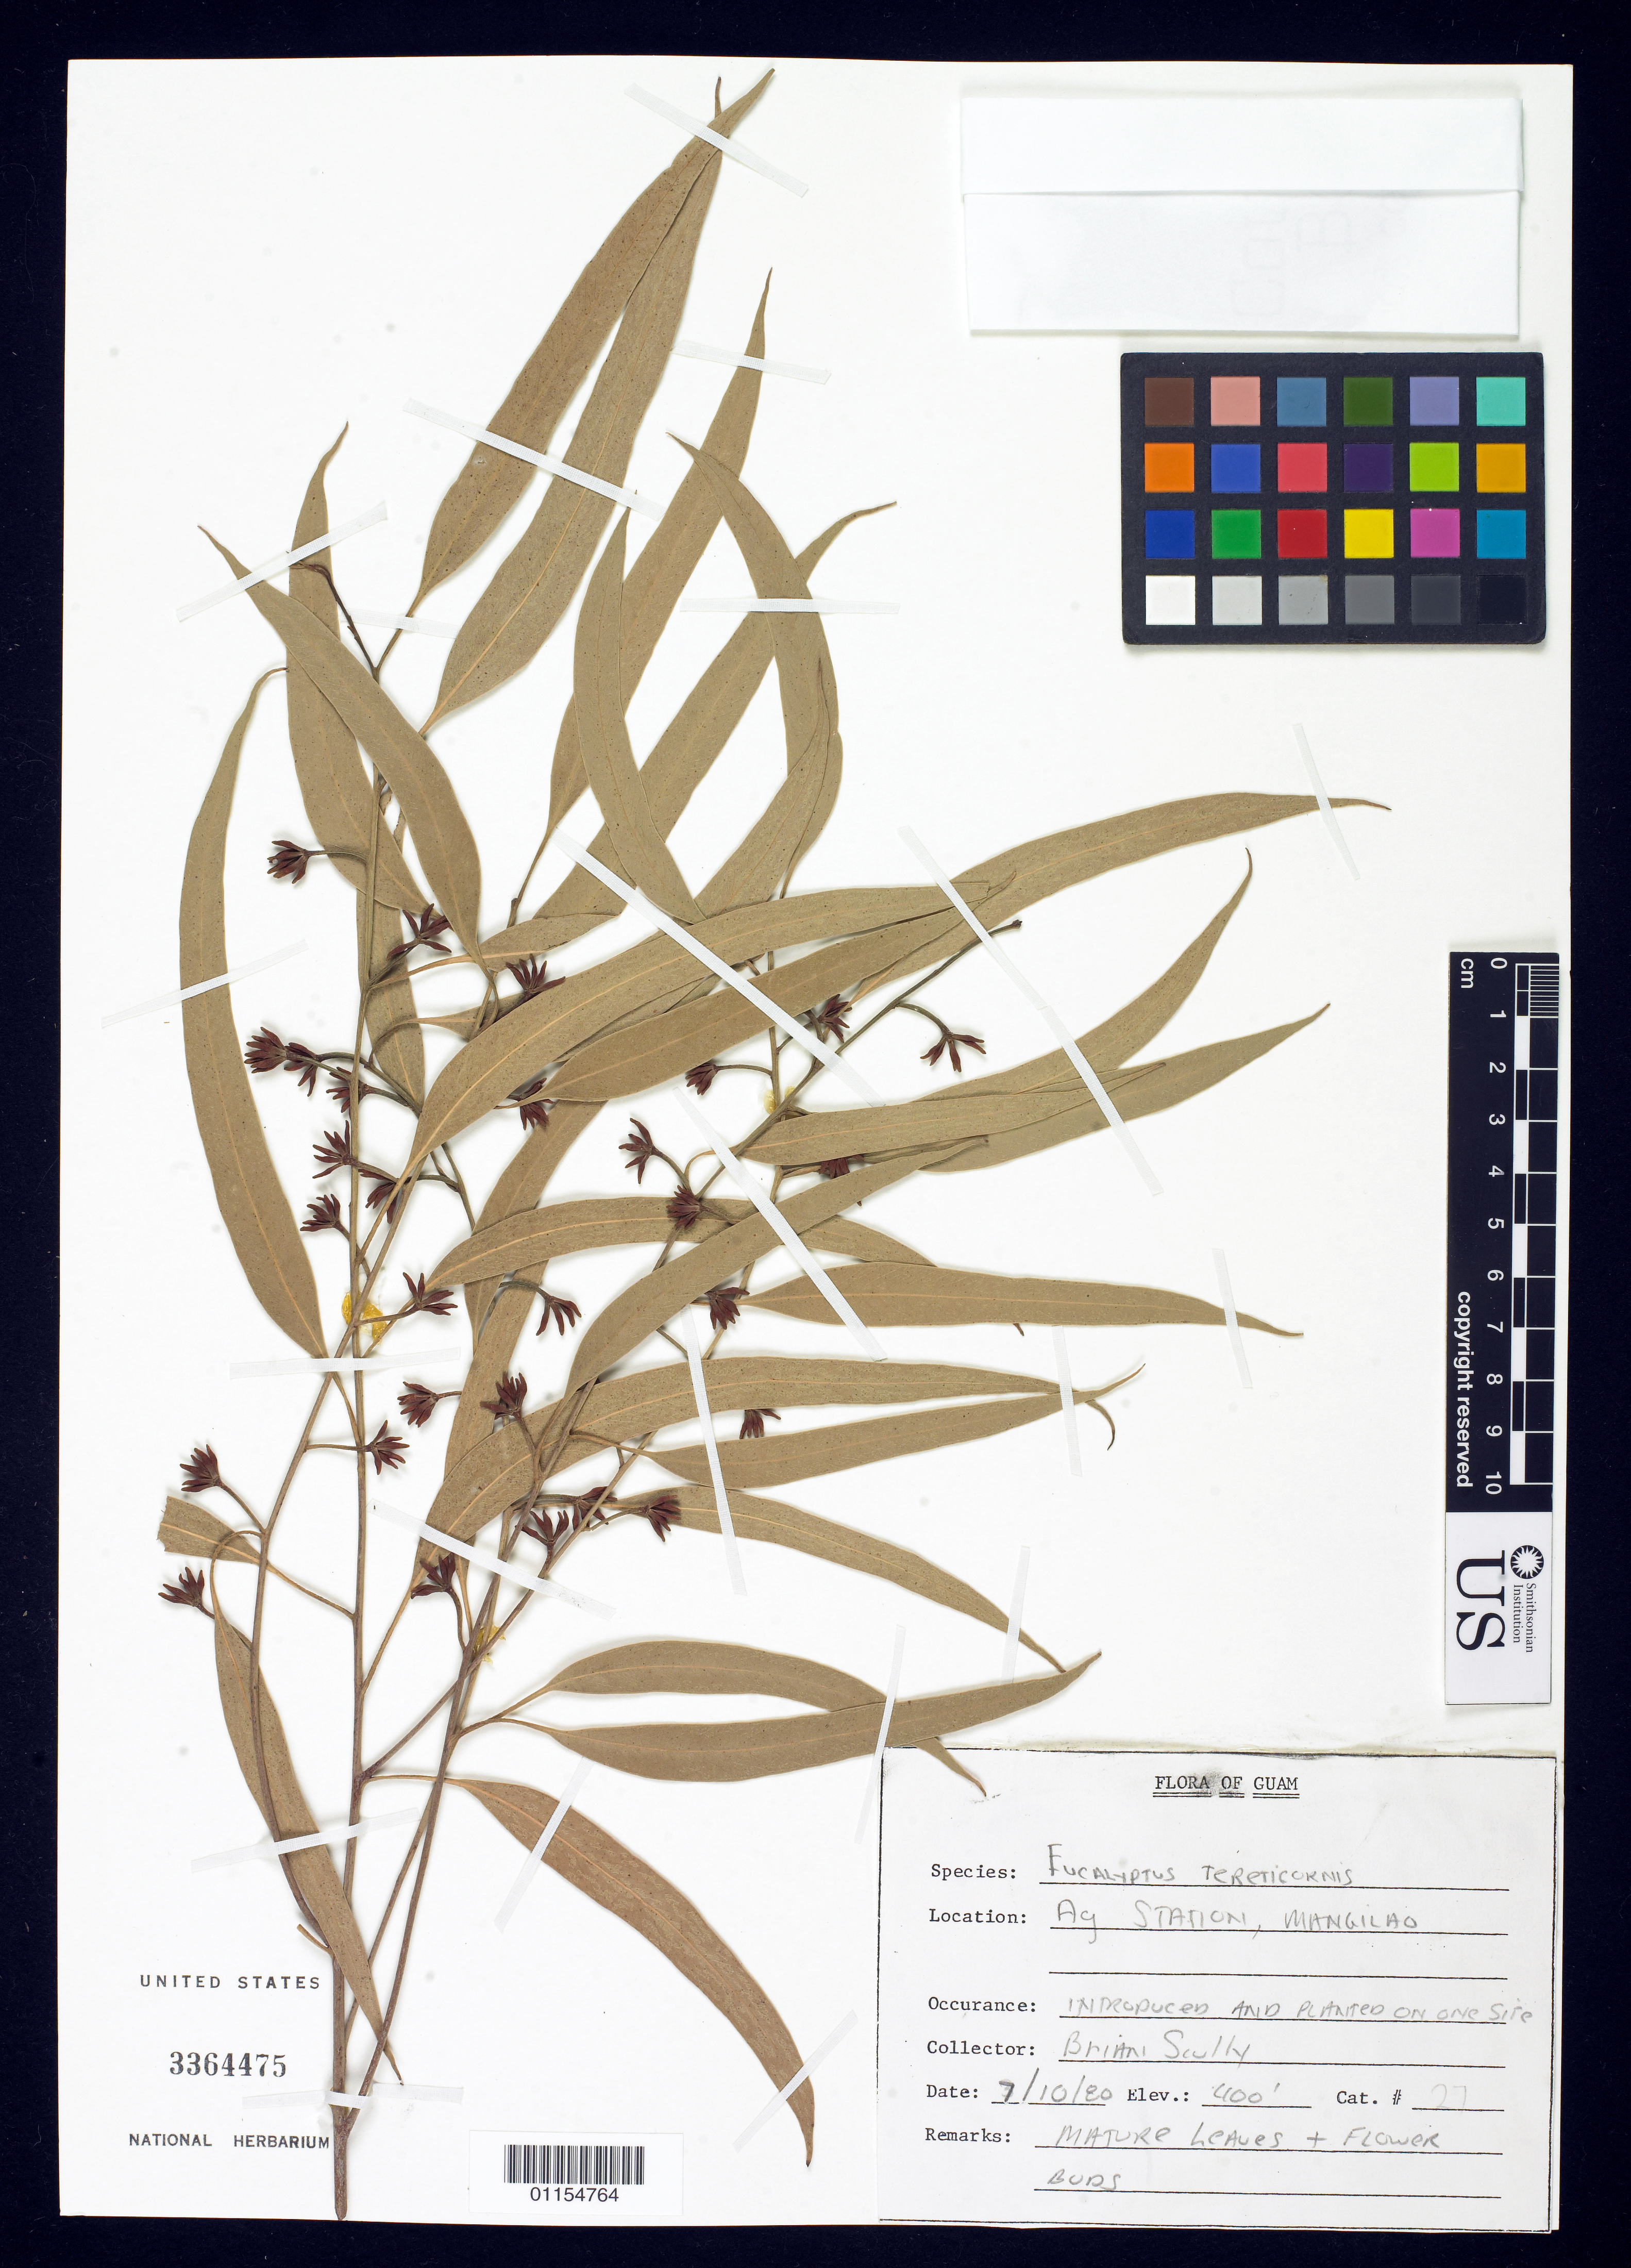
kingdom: Plantae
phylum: Tracheophyta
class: Magnoliopsida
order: Myrtales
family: Myrtaceae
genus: Eucalyptus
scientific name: Eucalyptus tereticornis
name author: Sm.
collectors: B. Scully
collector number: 27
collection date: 1980-07-10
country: Guam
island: Guam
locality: Ag station, Mangilao.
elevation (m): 122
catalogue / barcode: US 3364475